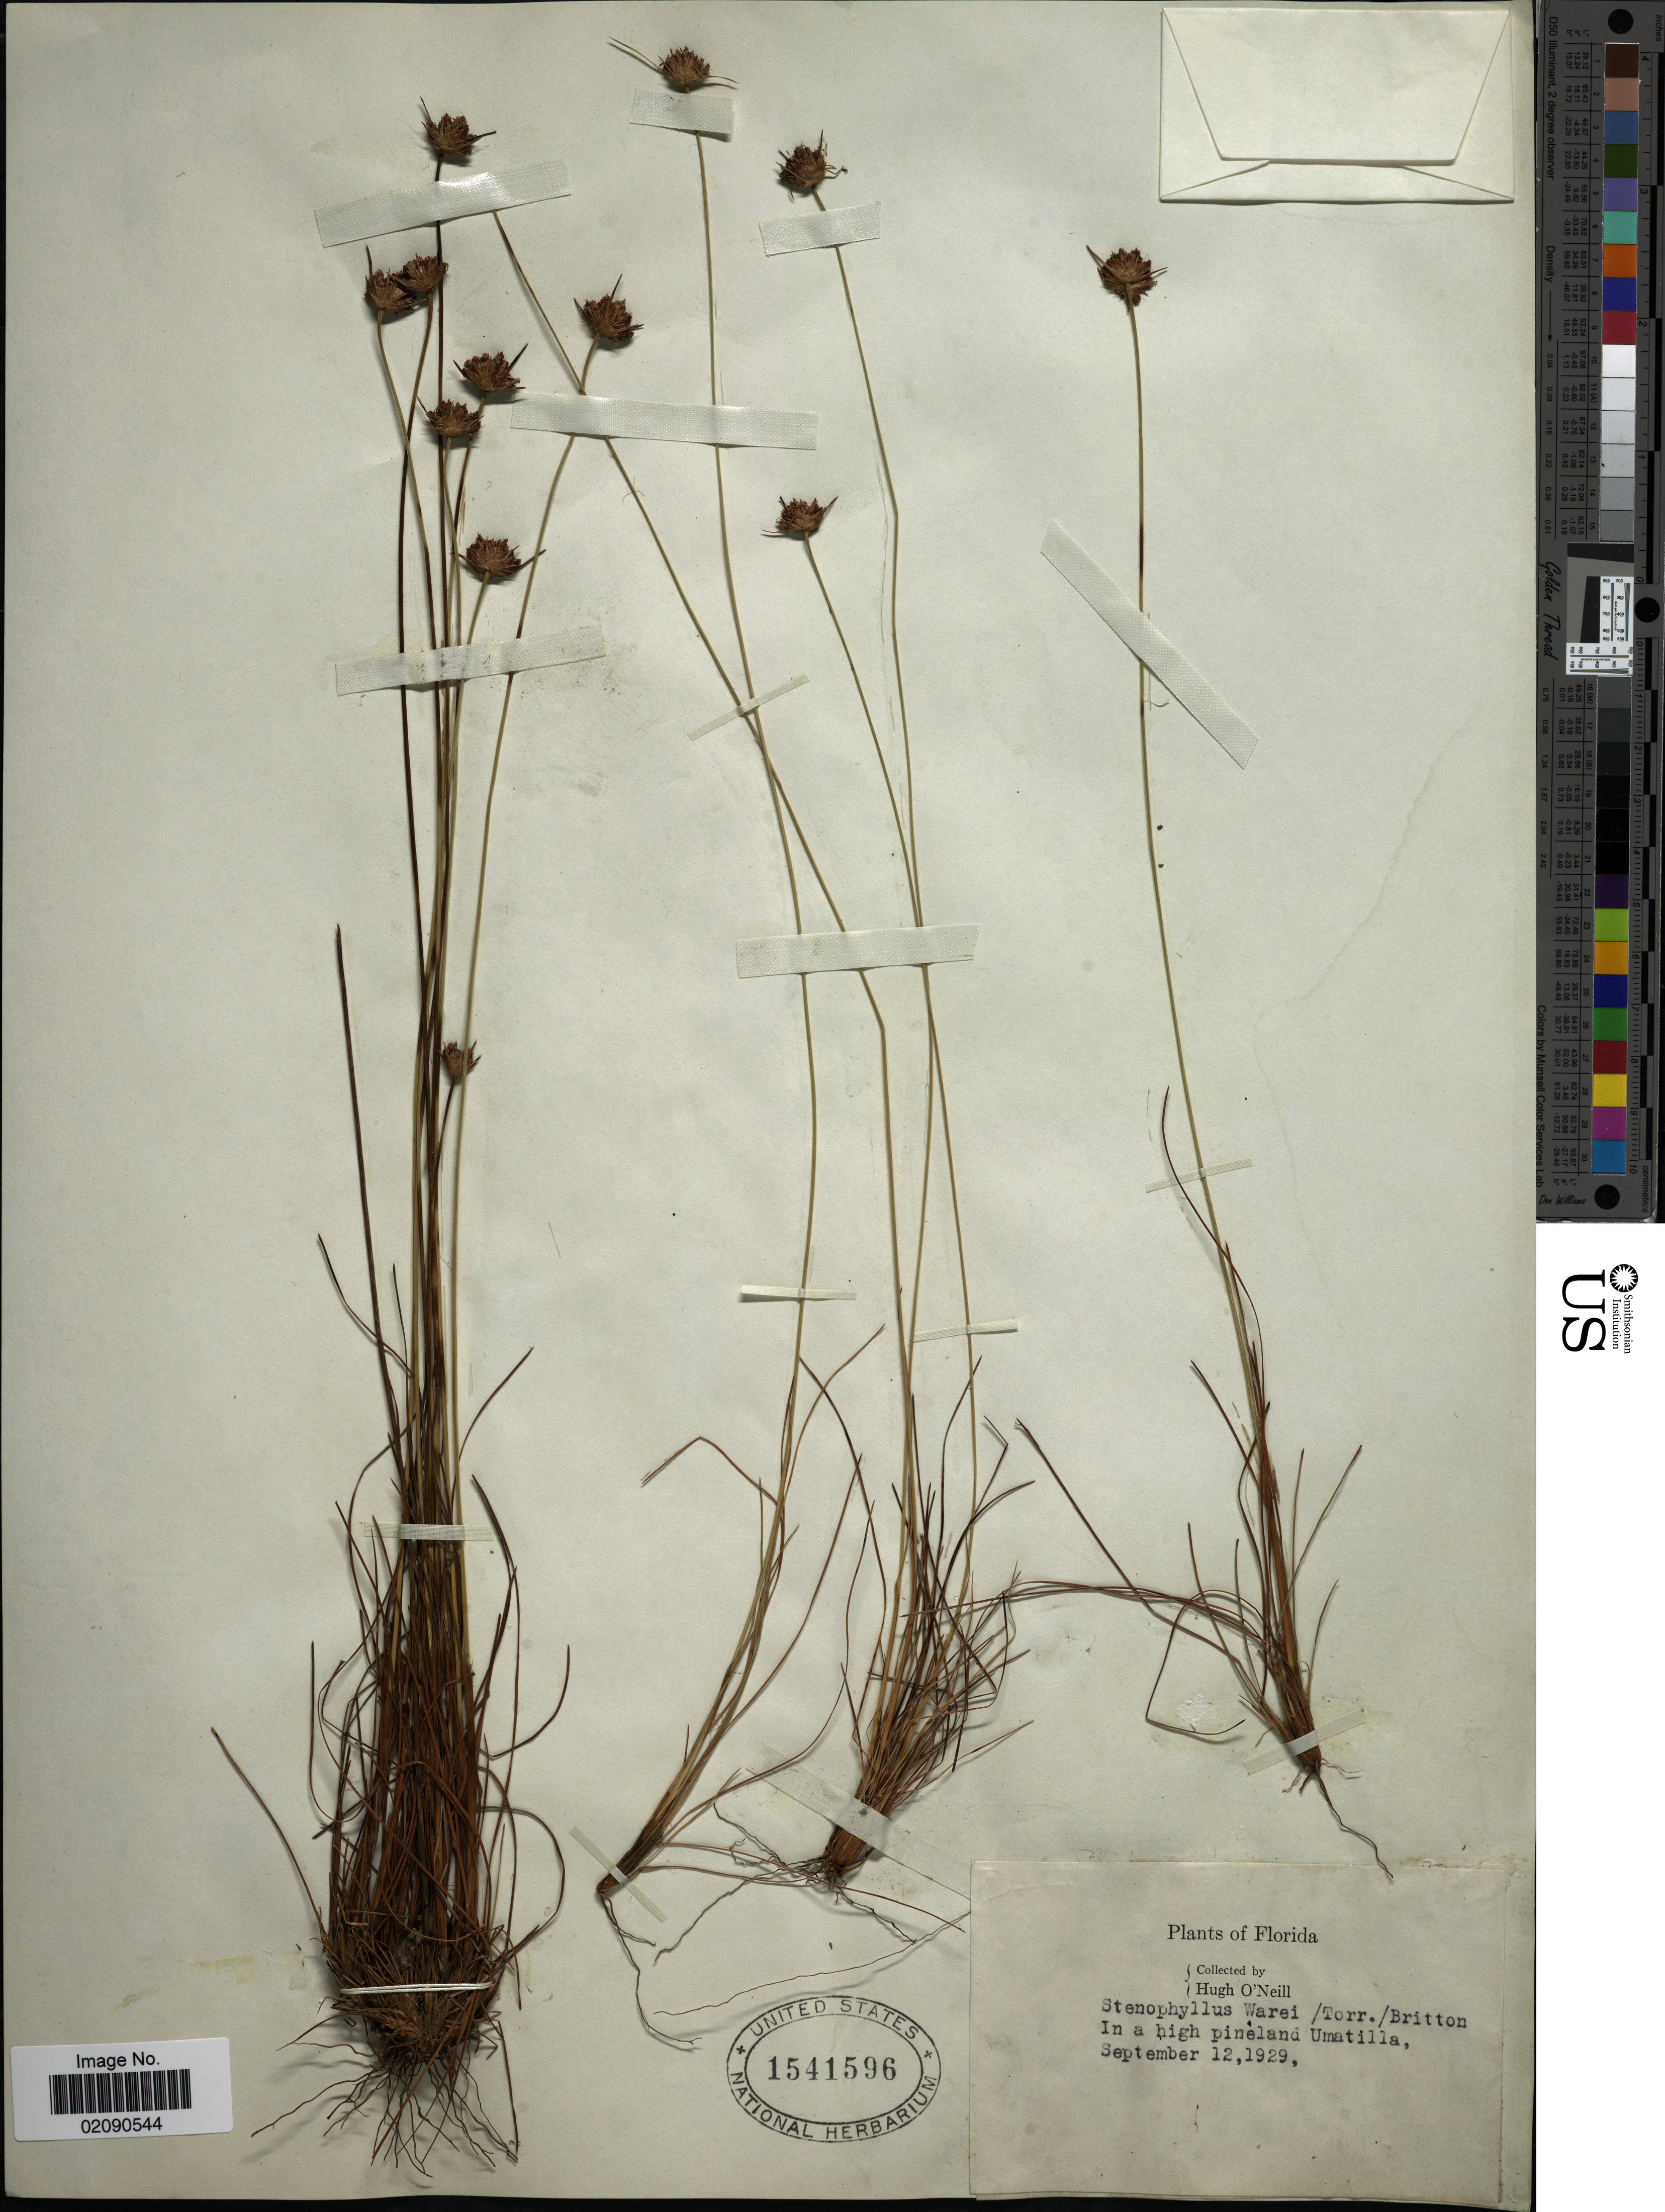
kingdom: Plantae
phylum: Tracheophyta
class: Liliopsida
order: Poales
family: Cyperaceae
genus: Bulbostylis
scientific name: Bulbostylis warei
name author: (Torr.) C.B. Clarke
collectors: H. O'Neill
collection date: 1929-09-12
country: United States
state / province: Florida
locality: In a high pineland Umatilla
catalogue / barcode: US 1541596